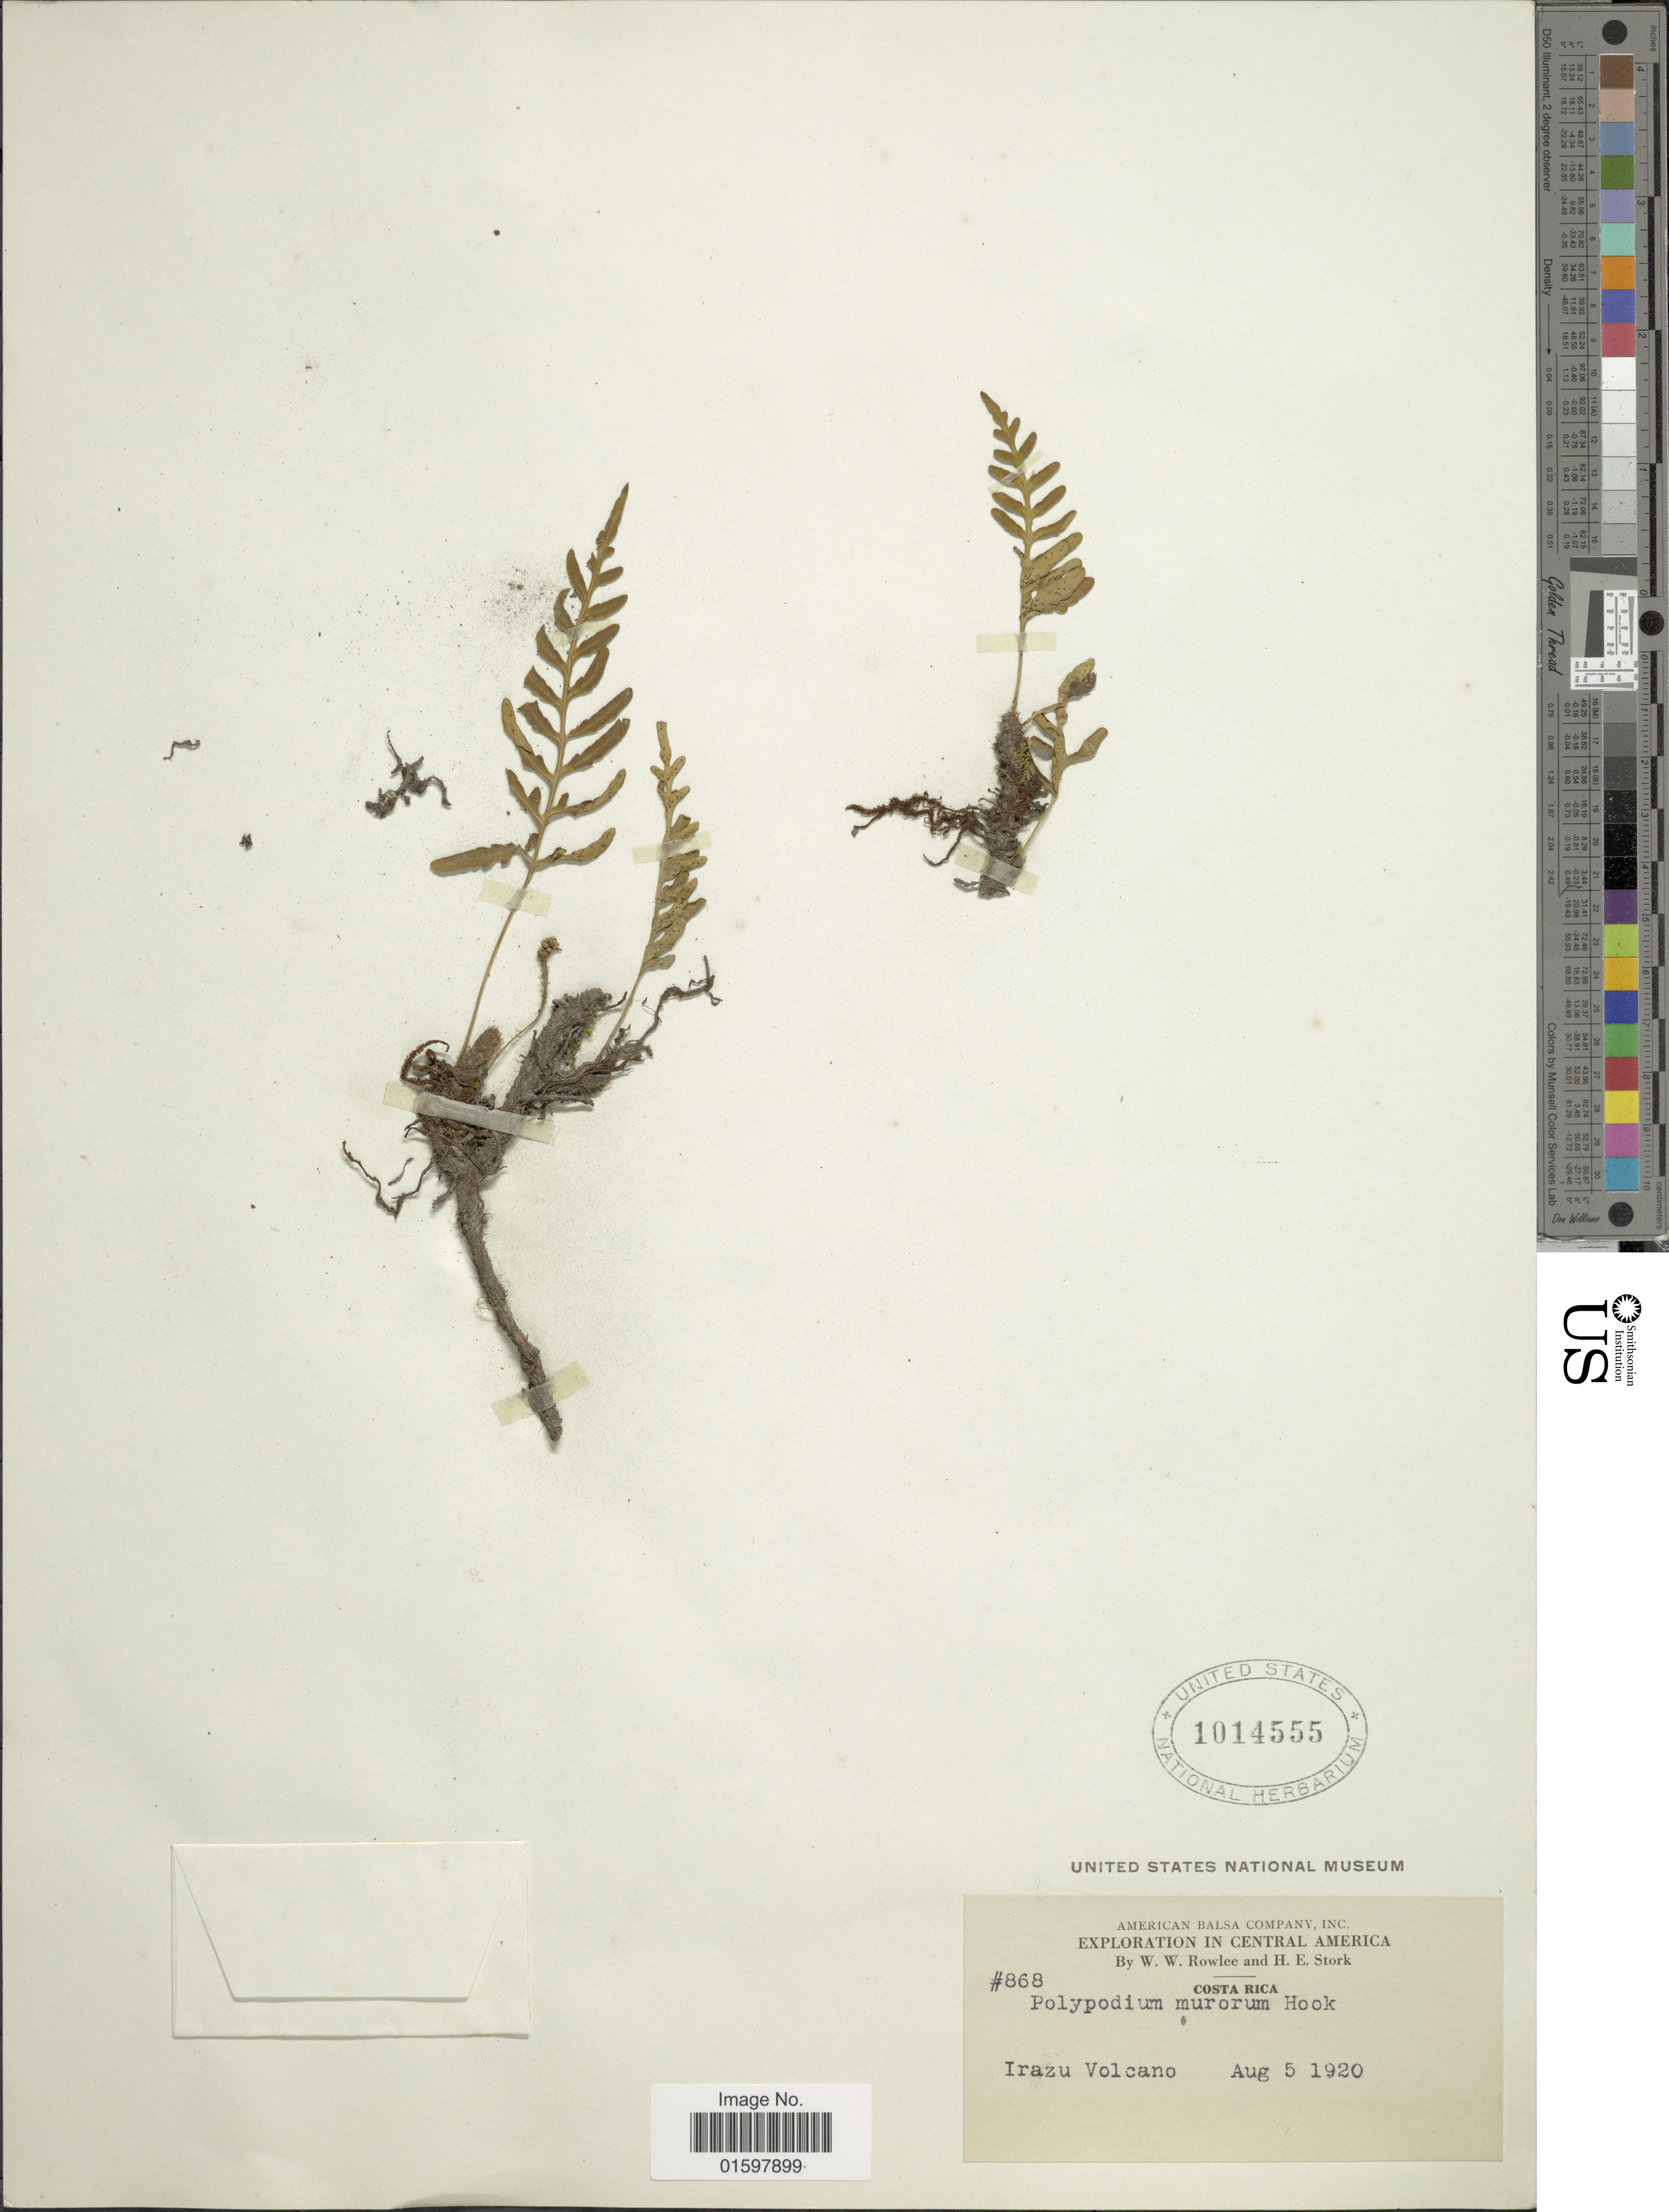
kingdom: Plantae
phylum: Tracheophyta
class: Polypodiopsida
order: Polypodiales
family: Polypodiaceae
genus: Pleopeltis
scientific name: Pleopeltis murorum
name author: (Hook.) A.R. Sm. & Tejero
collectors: W. W. Rowlee & H. E. Stork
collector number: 868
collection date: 1920-08-05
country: Costa Rica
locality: Irazu Volcano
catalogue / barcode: US 1014555